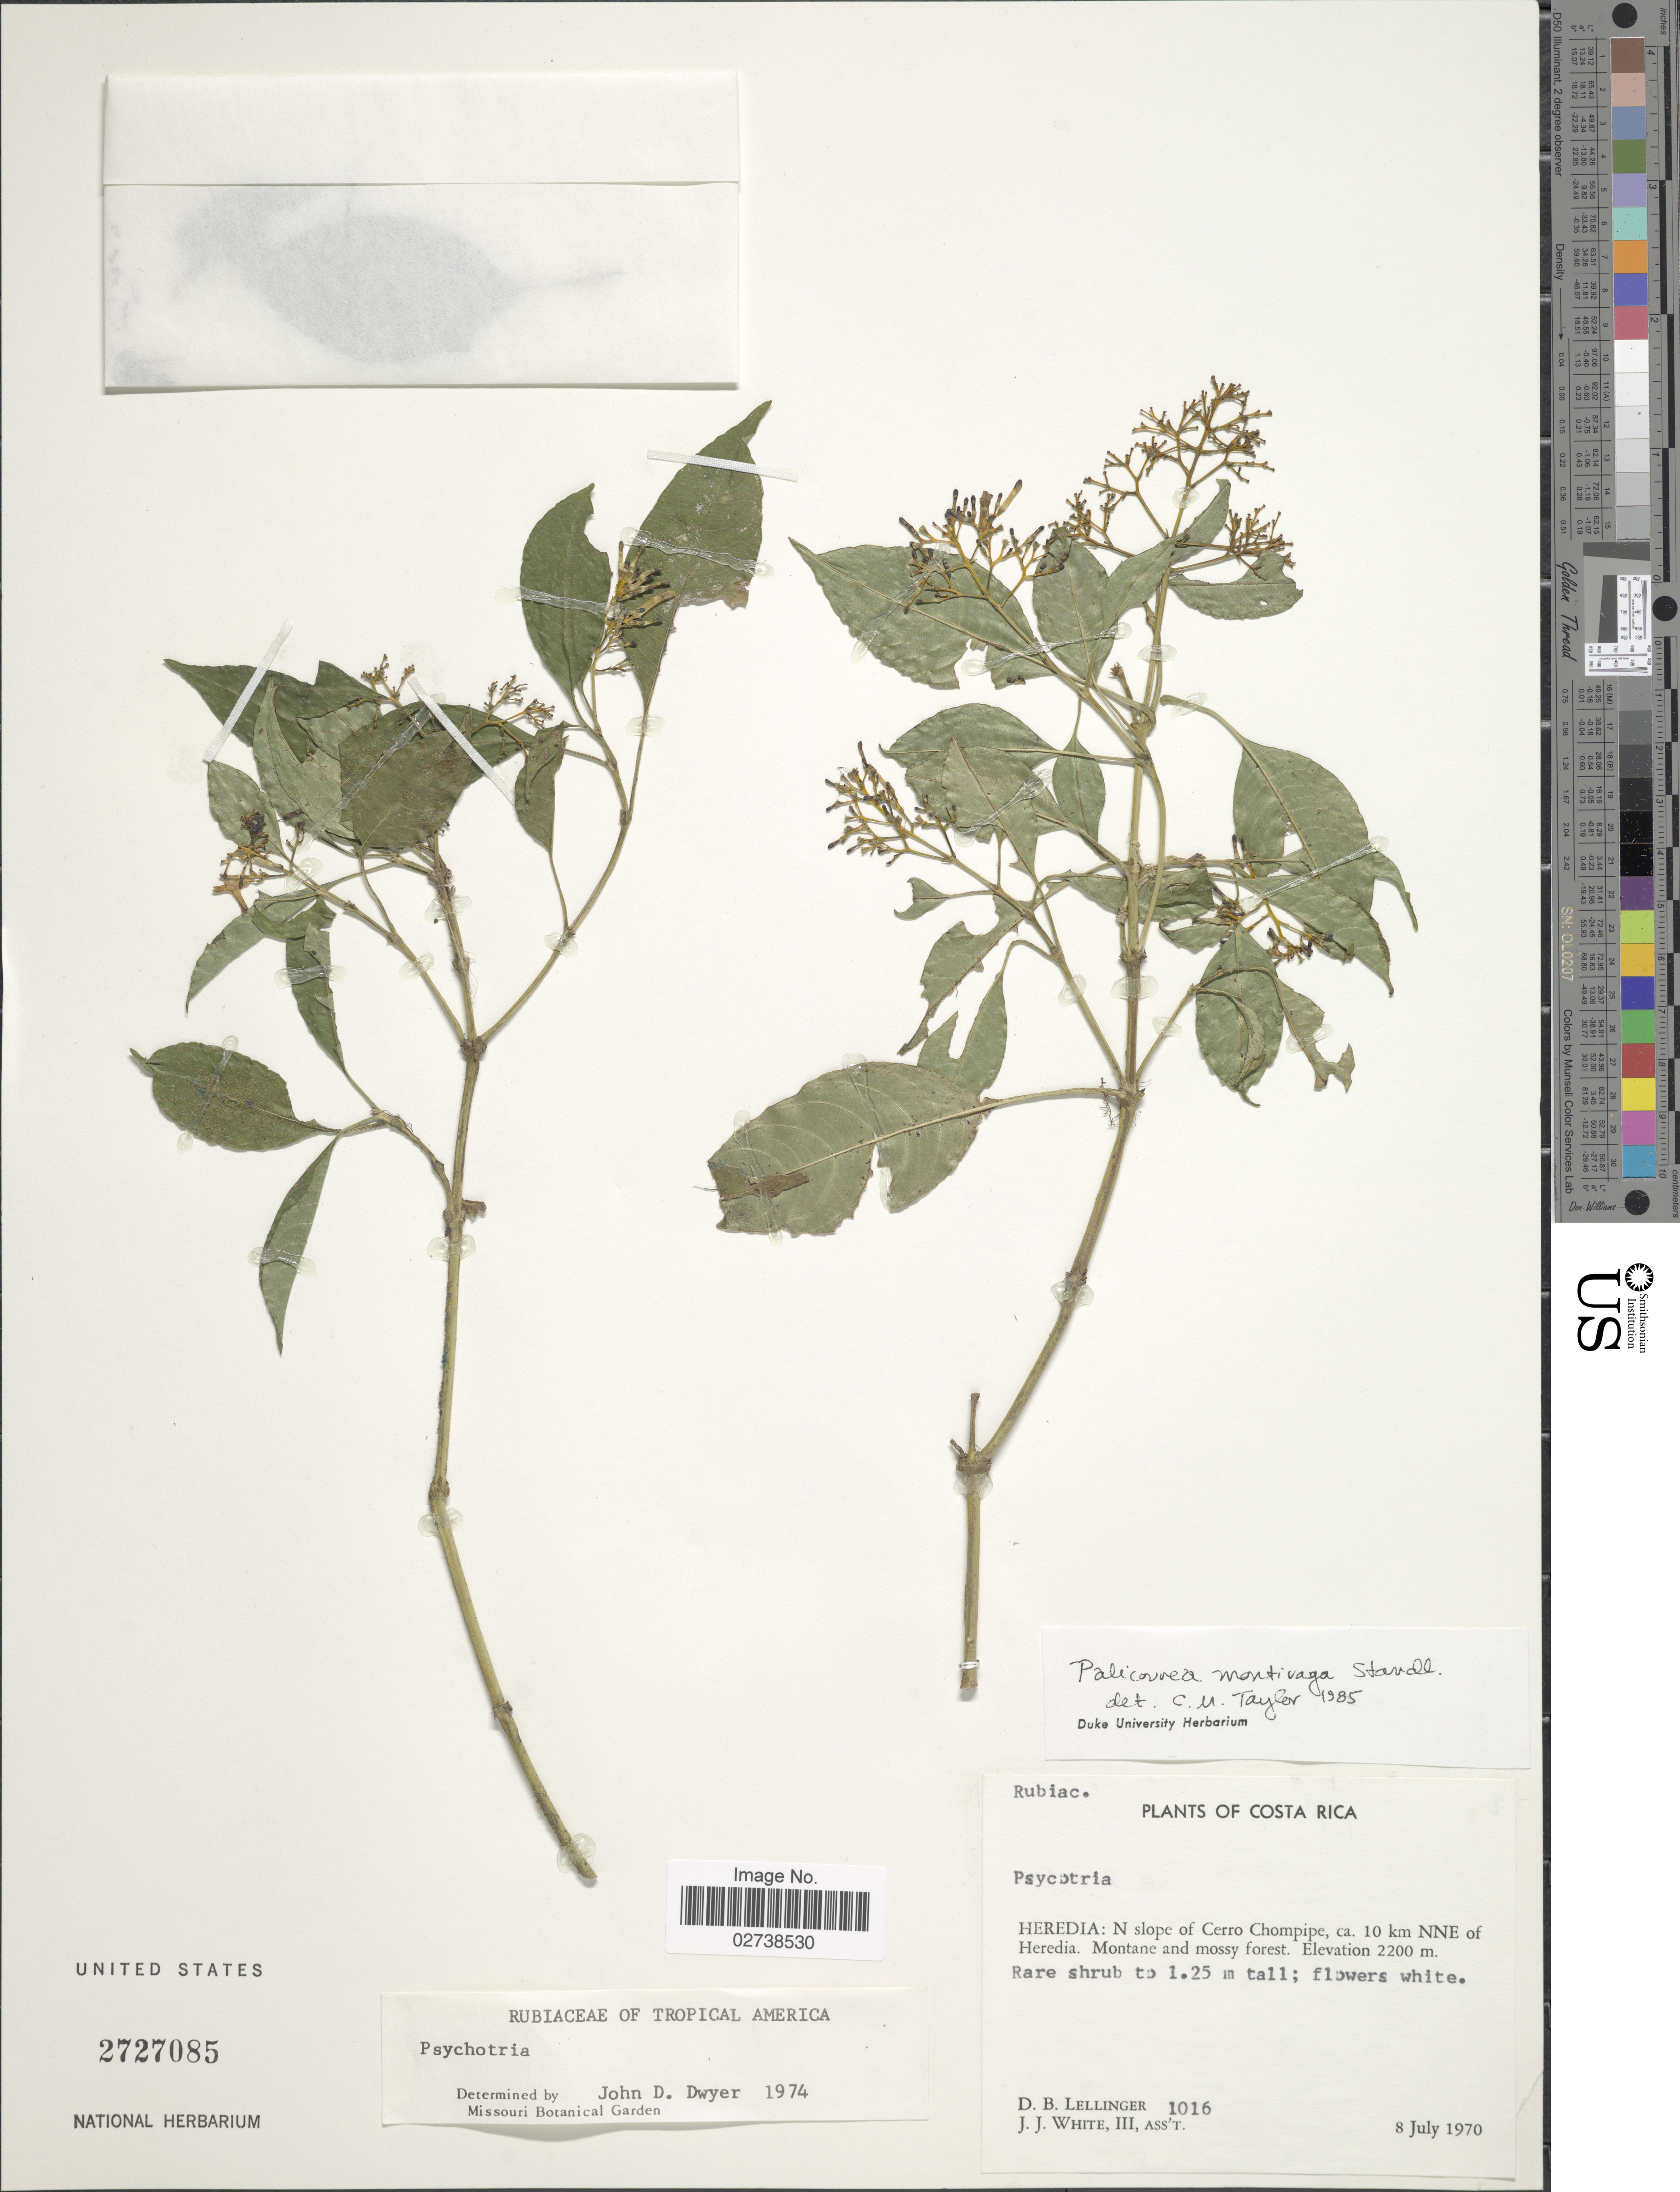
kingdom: Plantae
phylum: Tracheophyta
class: Magnoliopsida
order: Gentianales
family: Rubiaceae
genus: Palicourea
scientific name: Palicourea montivaga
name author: Standl.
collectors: D. B. Lellinger & J. J. White III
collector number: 1016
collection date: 1970-07-08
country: Costa Rica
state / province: Heredia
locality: N slope of Cerro Chompipe, ca 10 km NNE of Heredia. Montane and mossy forest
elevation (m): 2200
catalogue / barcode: US 2727085